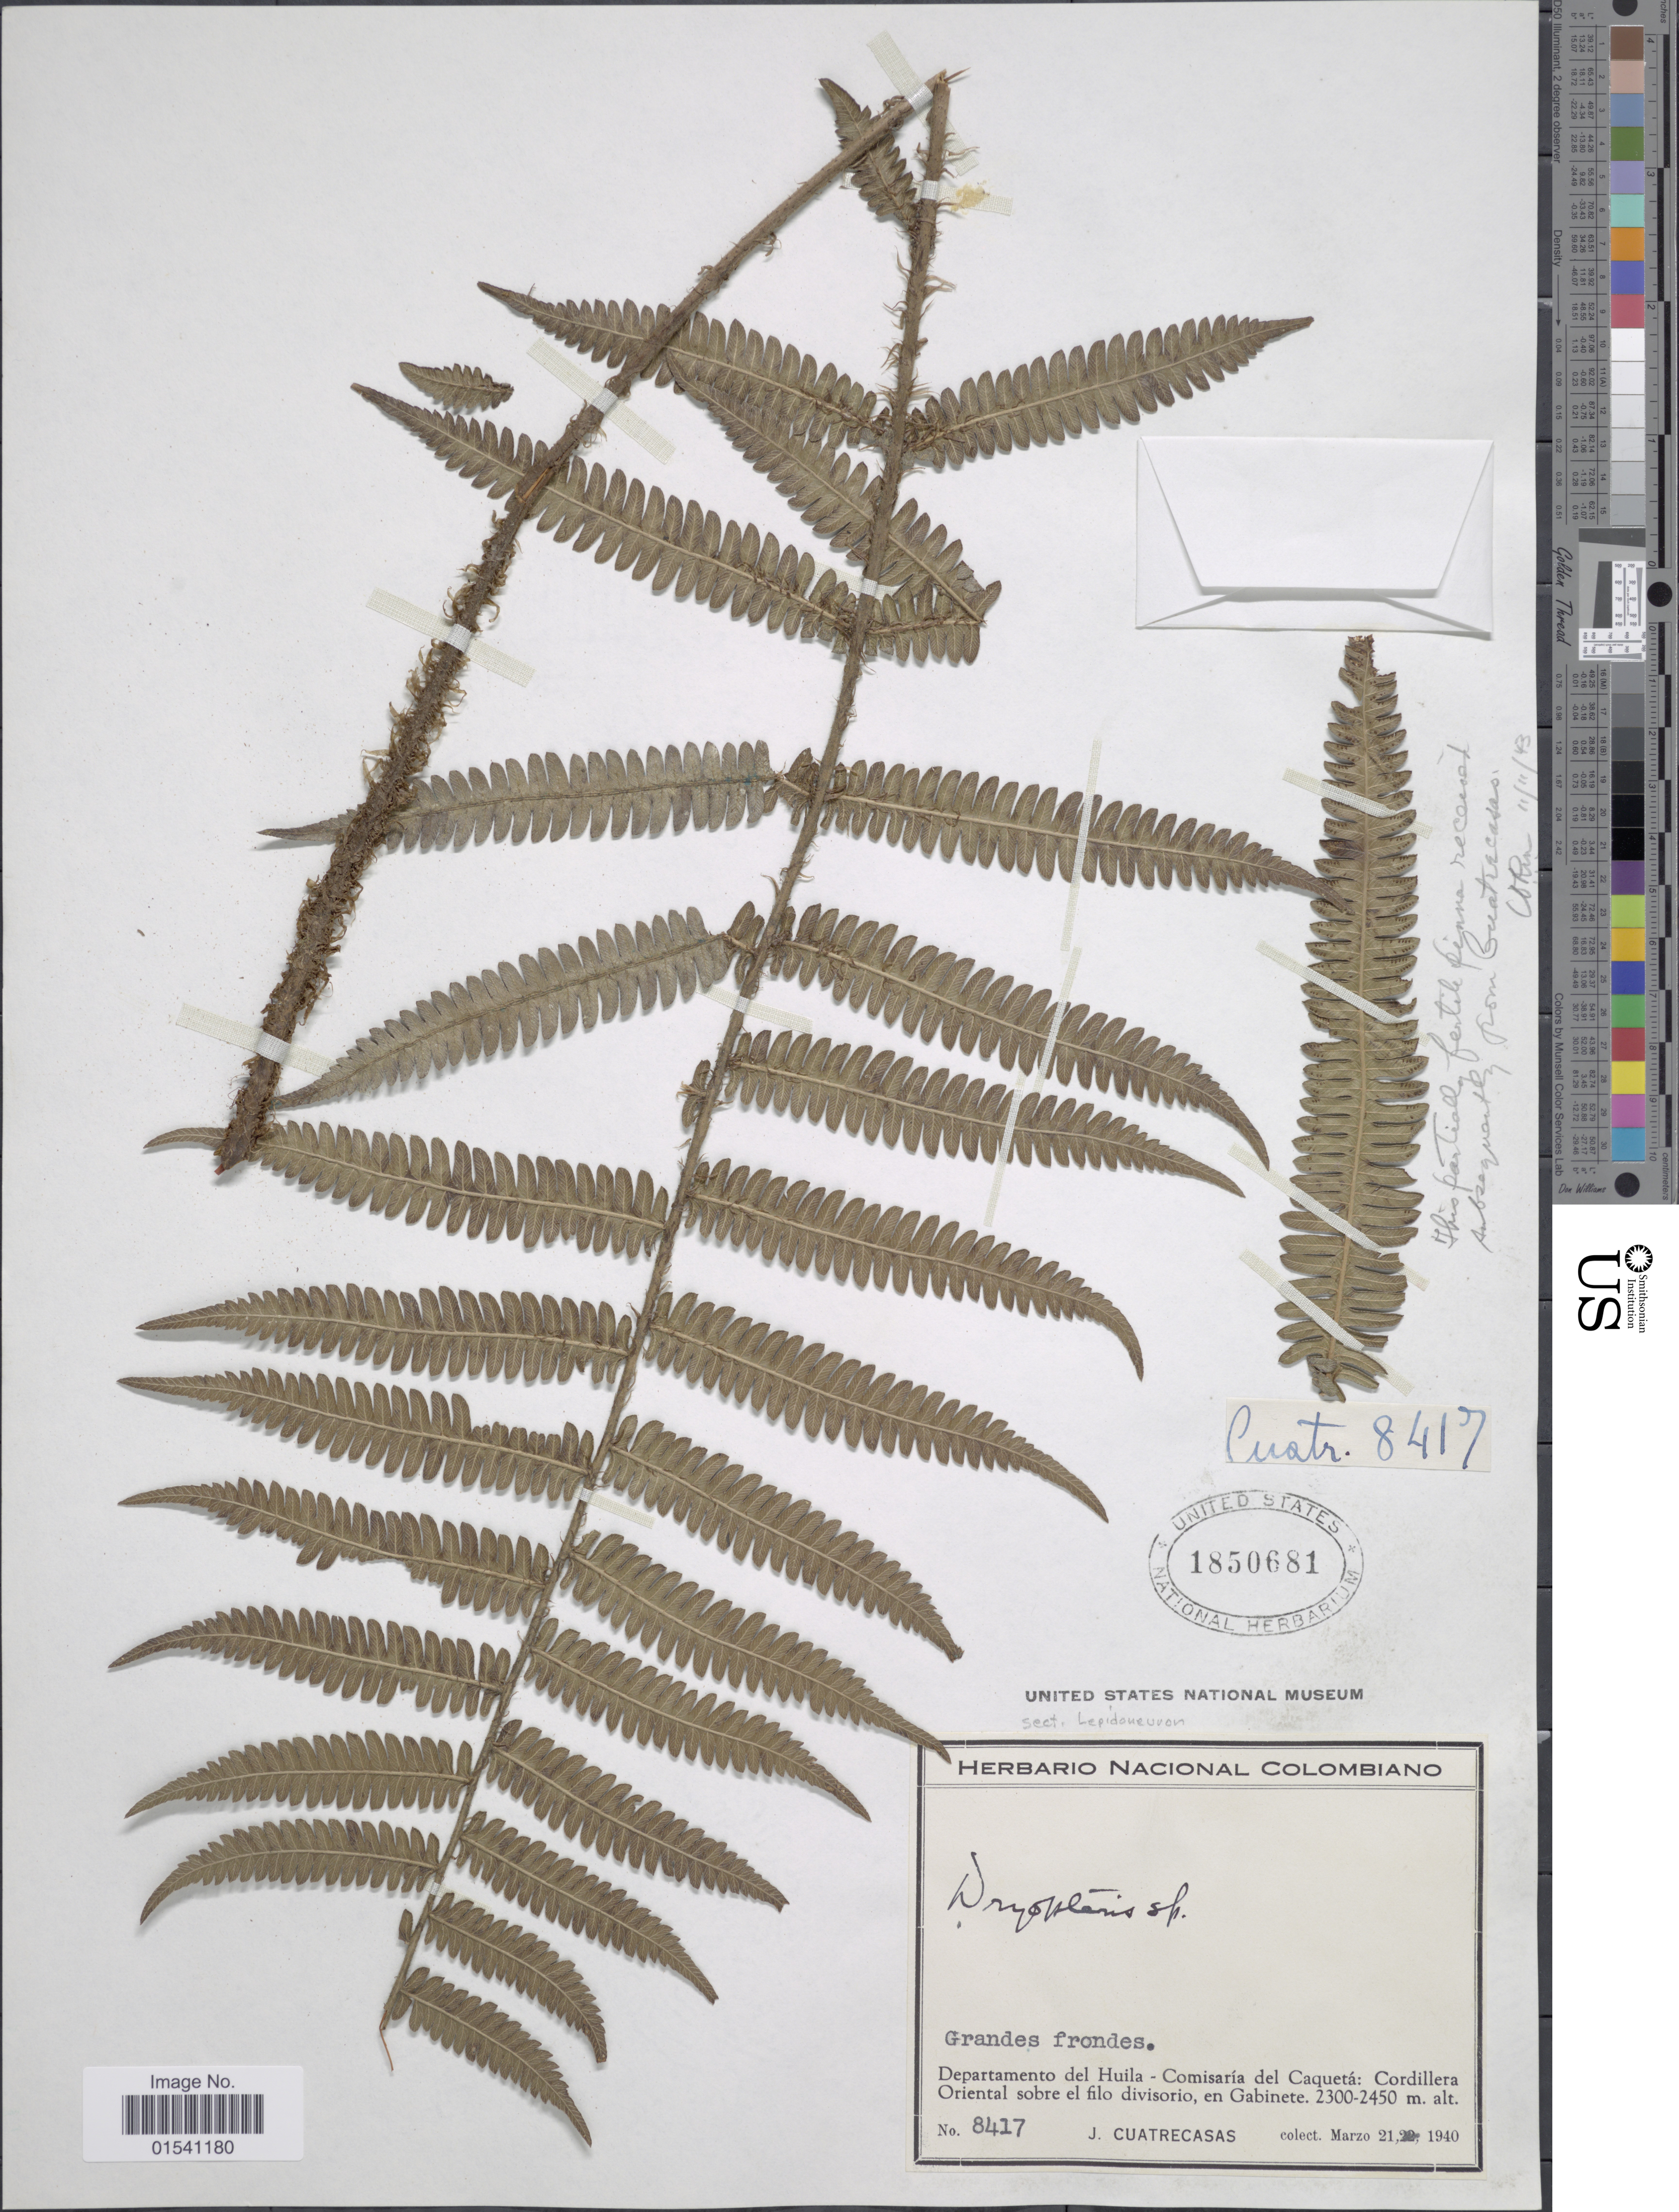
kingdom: Plantae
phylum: Tracheophyta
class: Polypodiopsida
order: Polypodiales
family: Thelypteridaceae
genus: Amauropelta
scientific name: Amauropelta sp.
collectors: J. Cuatrecasas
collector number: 8417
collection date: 1940-03-21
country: Colombia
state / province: Huila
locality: Departamento del Huila - Comisaría del Caquetá: Cordillera Oriental sobre el filo divisorio, en Gabinete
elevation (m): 2300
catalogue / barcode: US 1850681